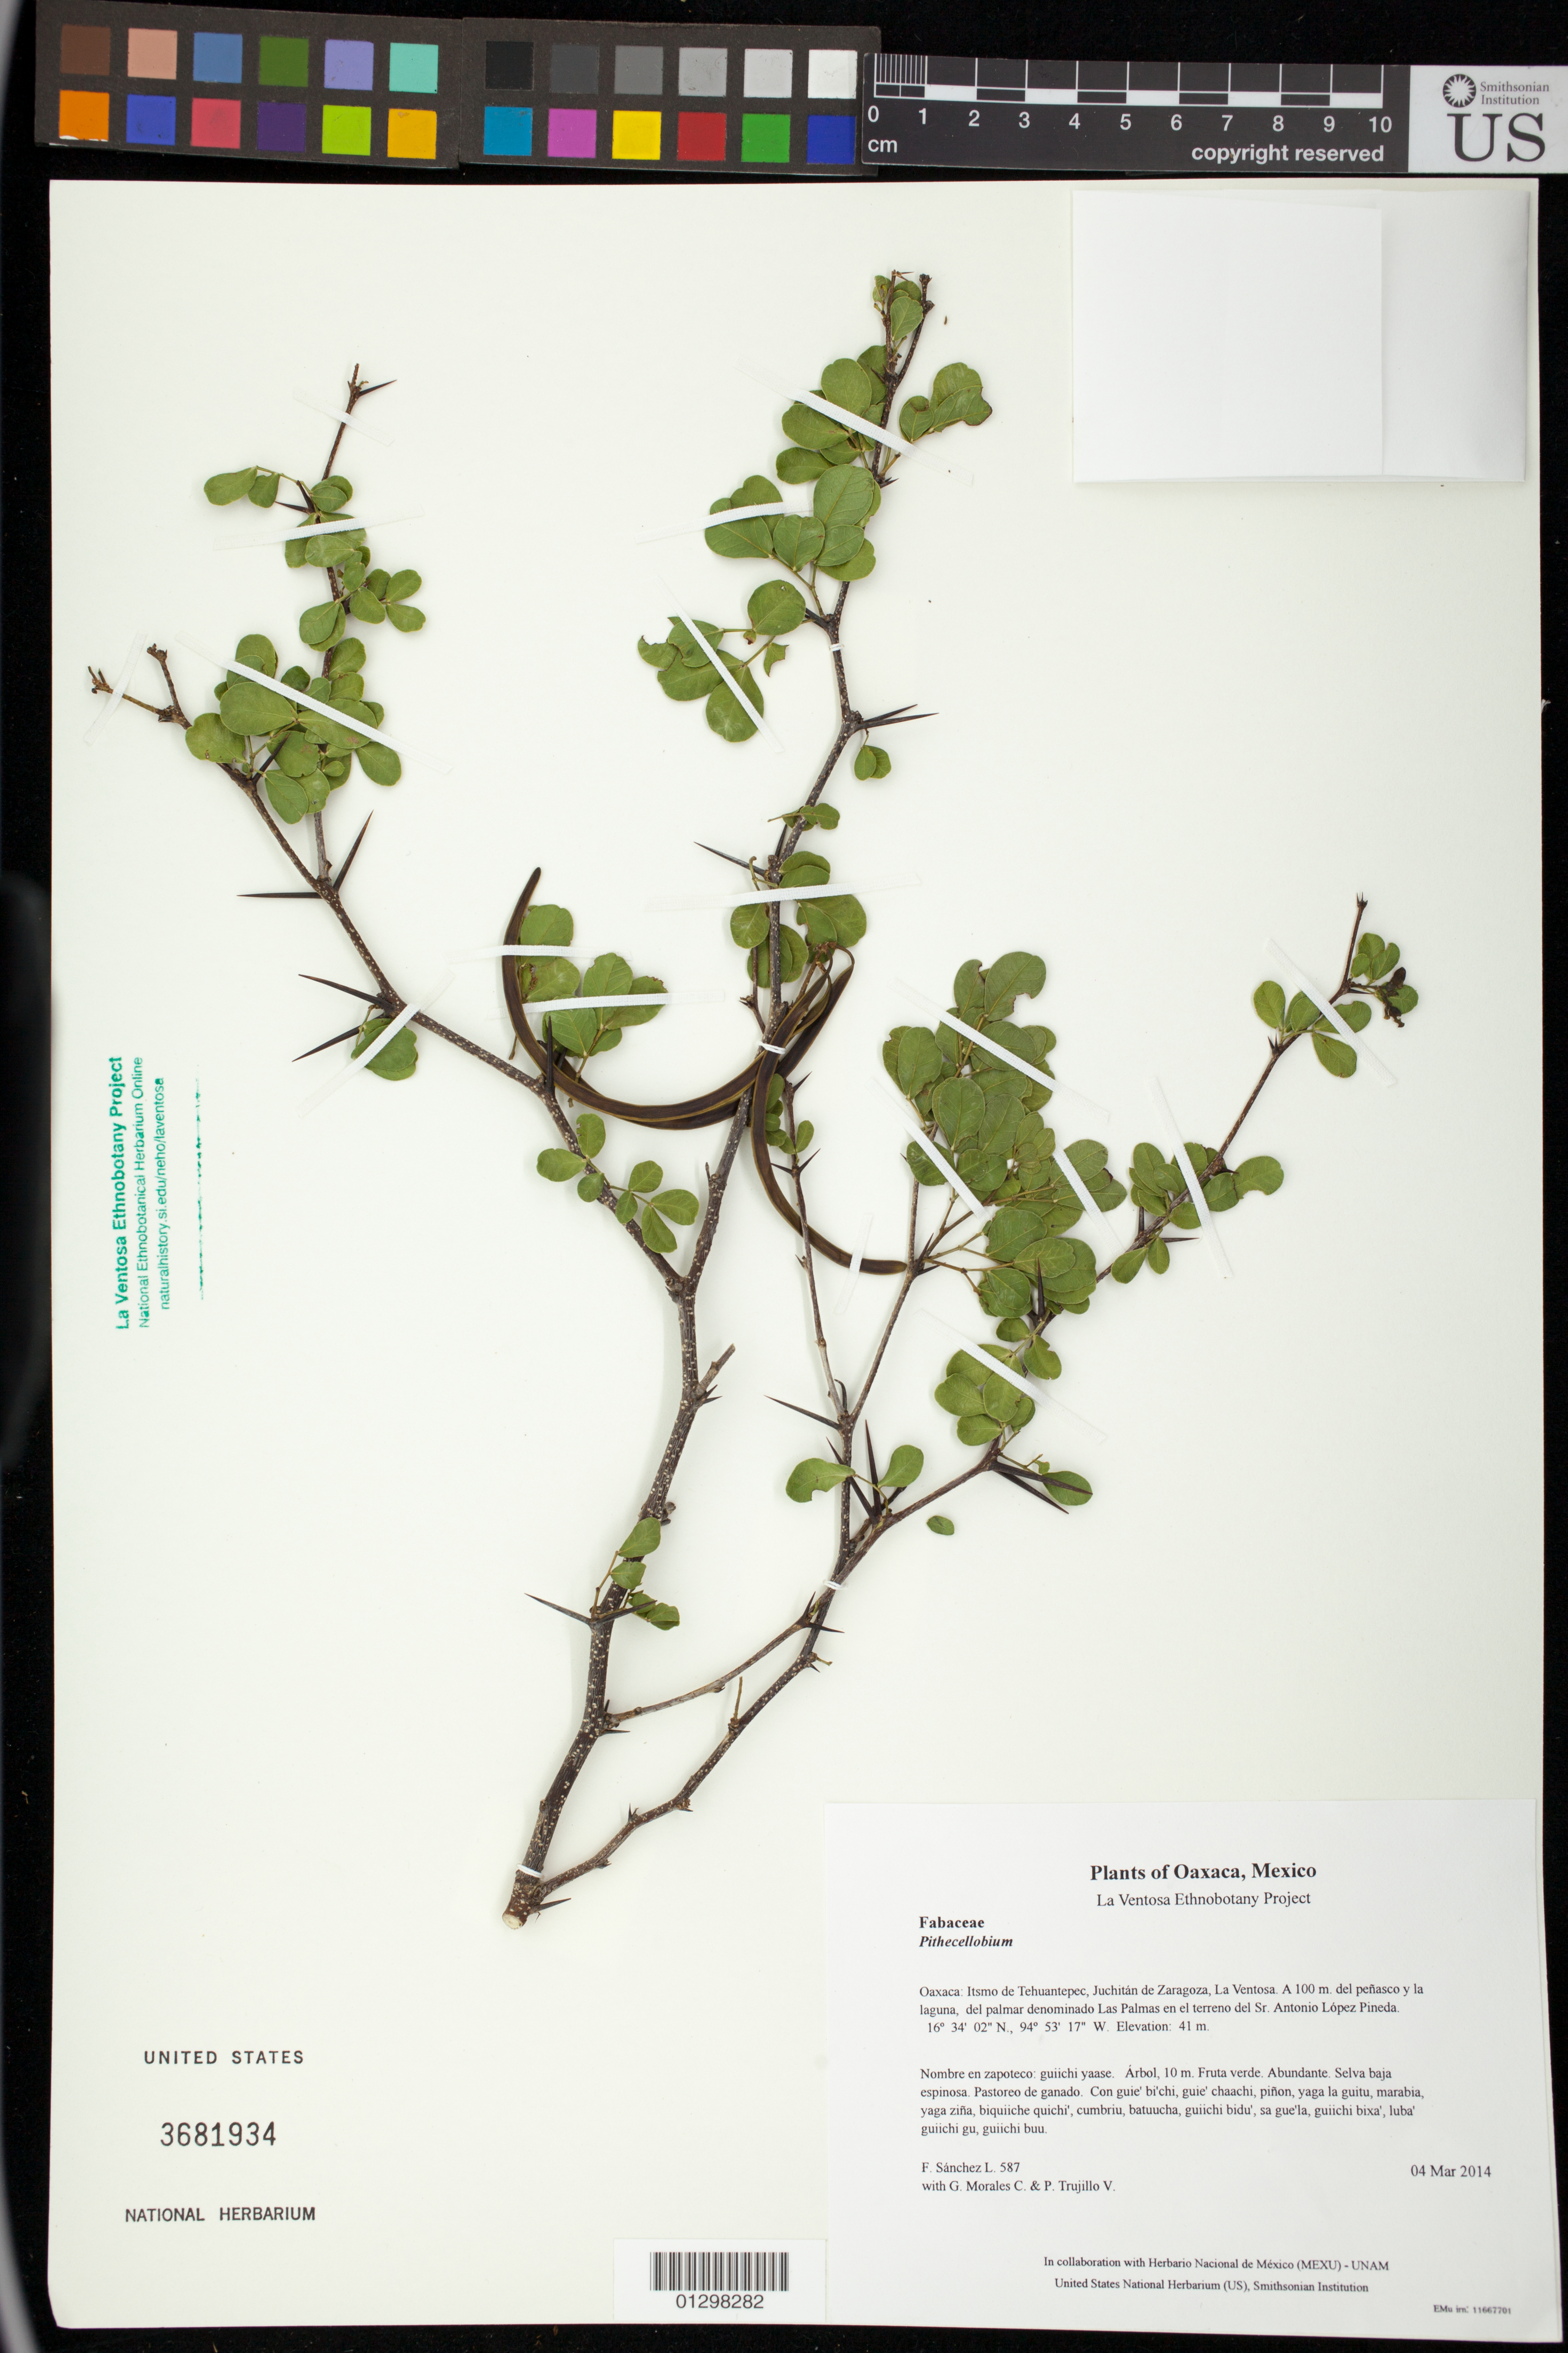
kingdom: Plantae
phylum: Tracheophyta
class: Magnoliopsida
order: Fabales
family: Fabaceae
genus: Acacia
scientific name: Acacia pringlei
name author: Rose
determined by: Cruz D., R.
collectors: F. Sánchez L., G. Morales C. & P. Trujillo V.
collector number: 587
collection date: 2014-03-04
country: Mexico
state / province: Oaxaca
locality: Itsmo de Tehuantepec, Juchitán de Zaragoza, La Ventosa. A 100 m. del peñasco y la laguna, del palmar denominado Las Palmas en el terreno del Sr. Antonio López Pineda.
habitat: Selva baja espinosa. Pastoreo de ganado.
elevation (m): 41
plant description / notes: JEBOT, MEXU, US; Yaga. 10 m. Cuaananaxhi naga'. Stale.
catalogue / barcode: US 3681934